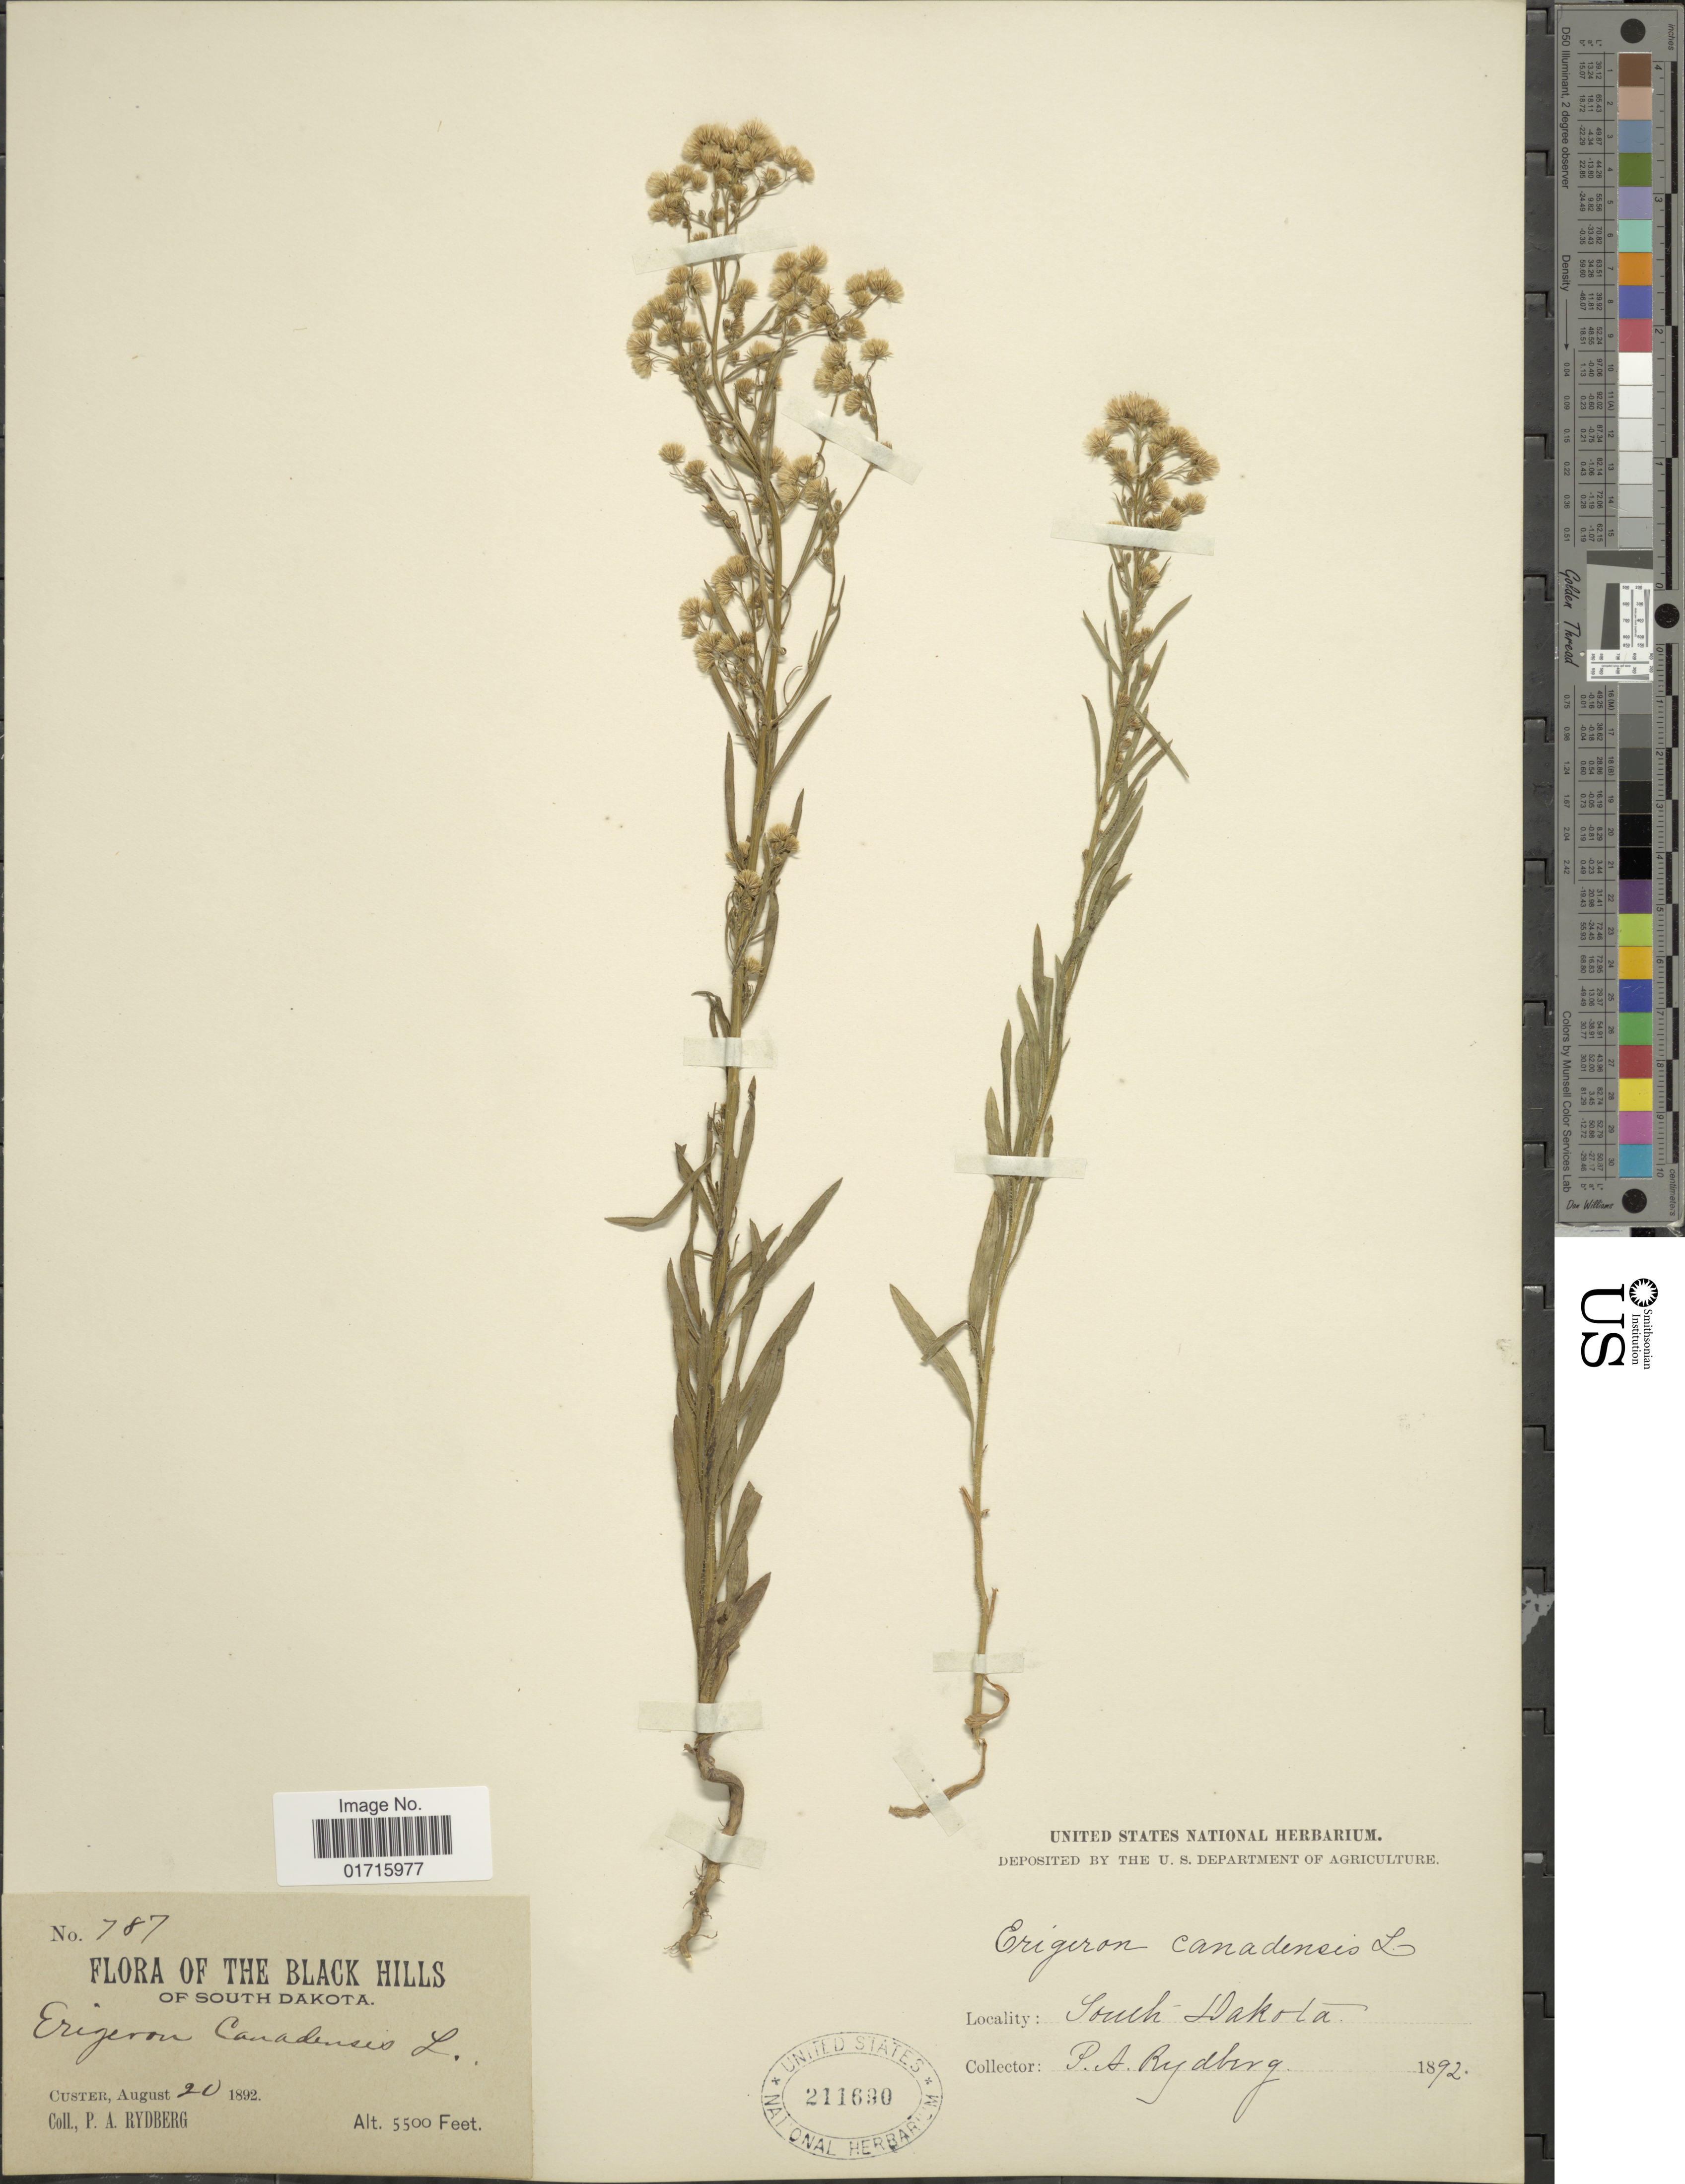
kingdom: Plantae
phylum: Tracheophyta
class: Magnoliopsida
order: Asterales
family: Asteraceae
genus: Conyza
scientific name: Conyza canadensis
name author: (L.) Cronq.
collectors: P. A. Rydberg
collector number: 787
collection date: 1892-08-20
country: United States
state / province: South Dakota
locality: The Black Hills. Custer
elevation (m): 1676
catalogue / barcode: US 211690